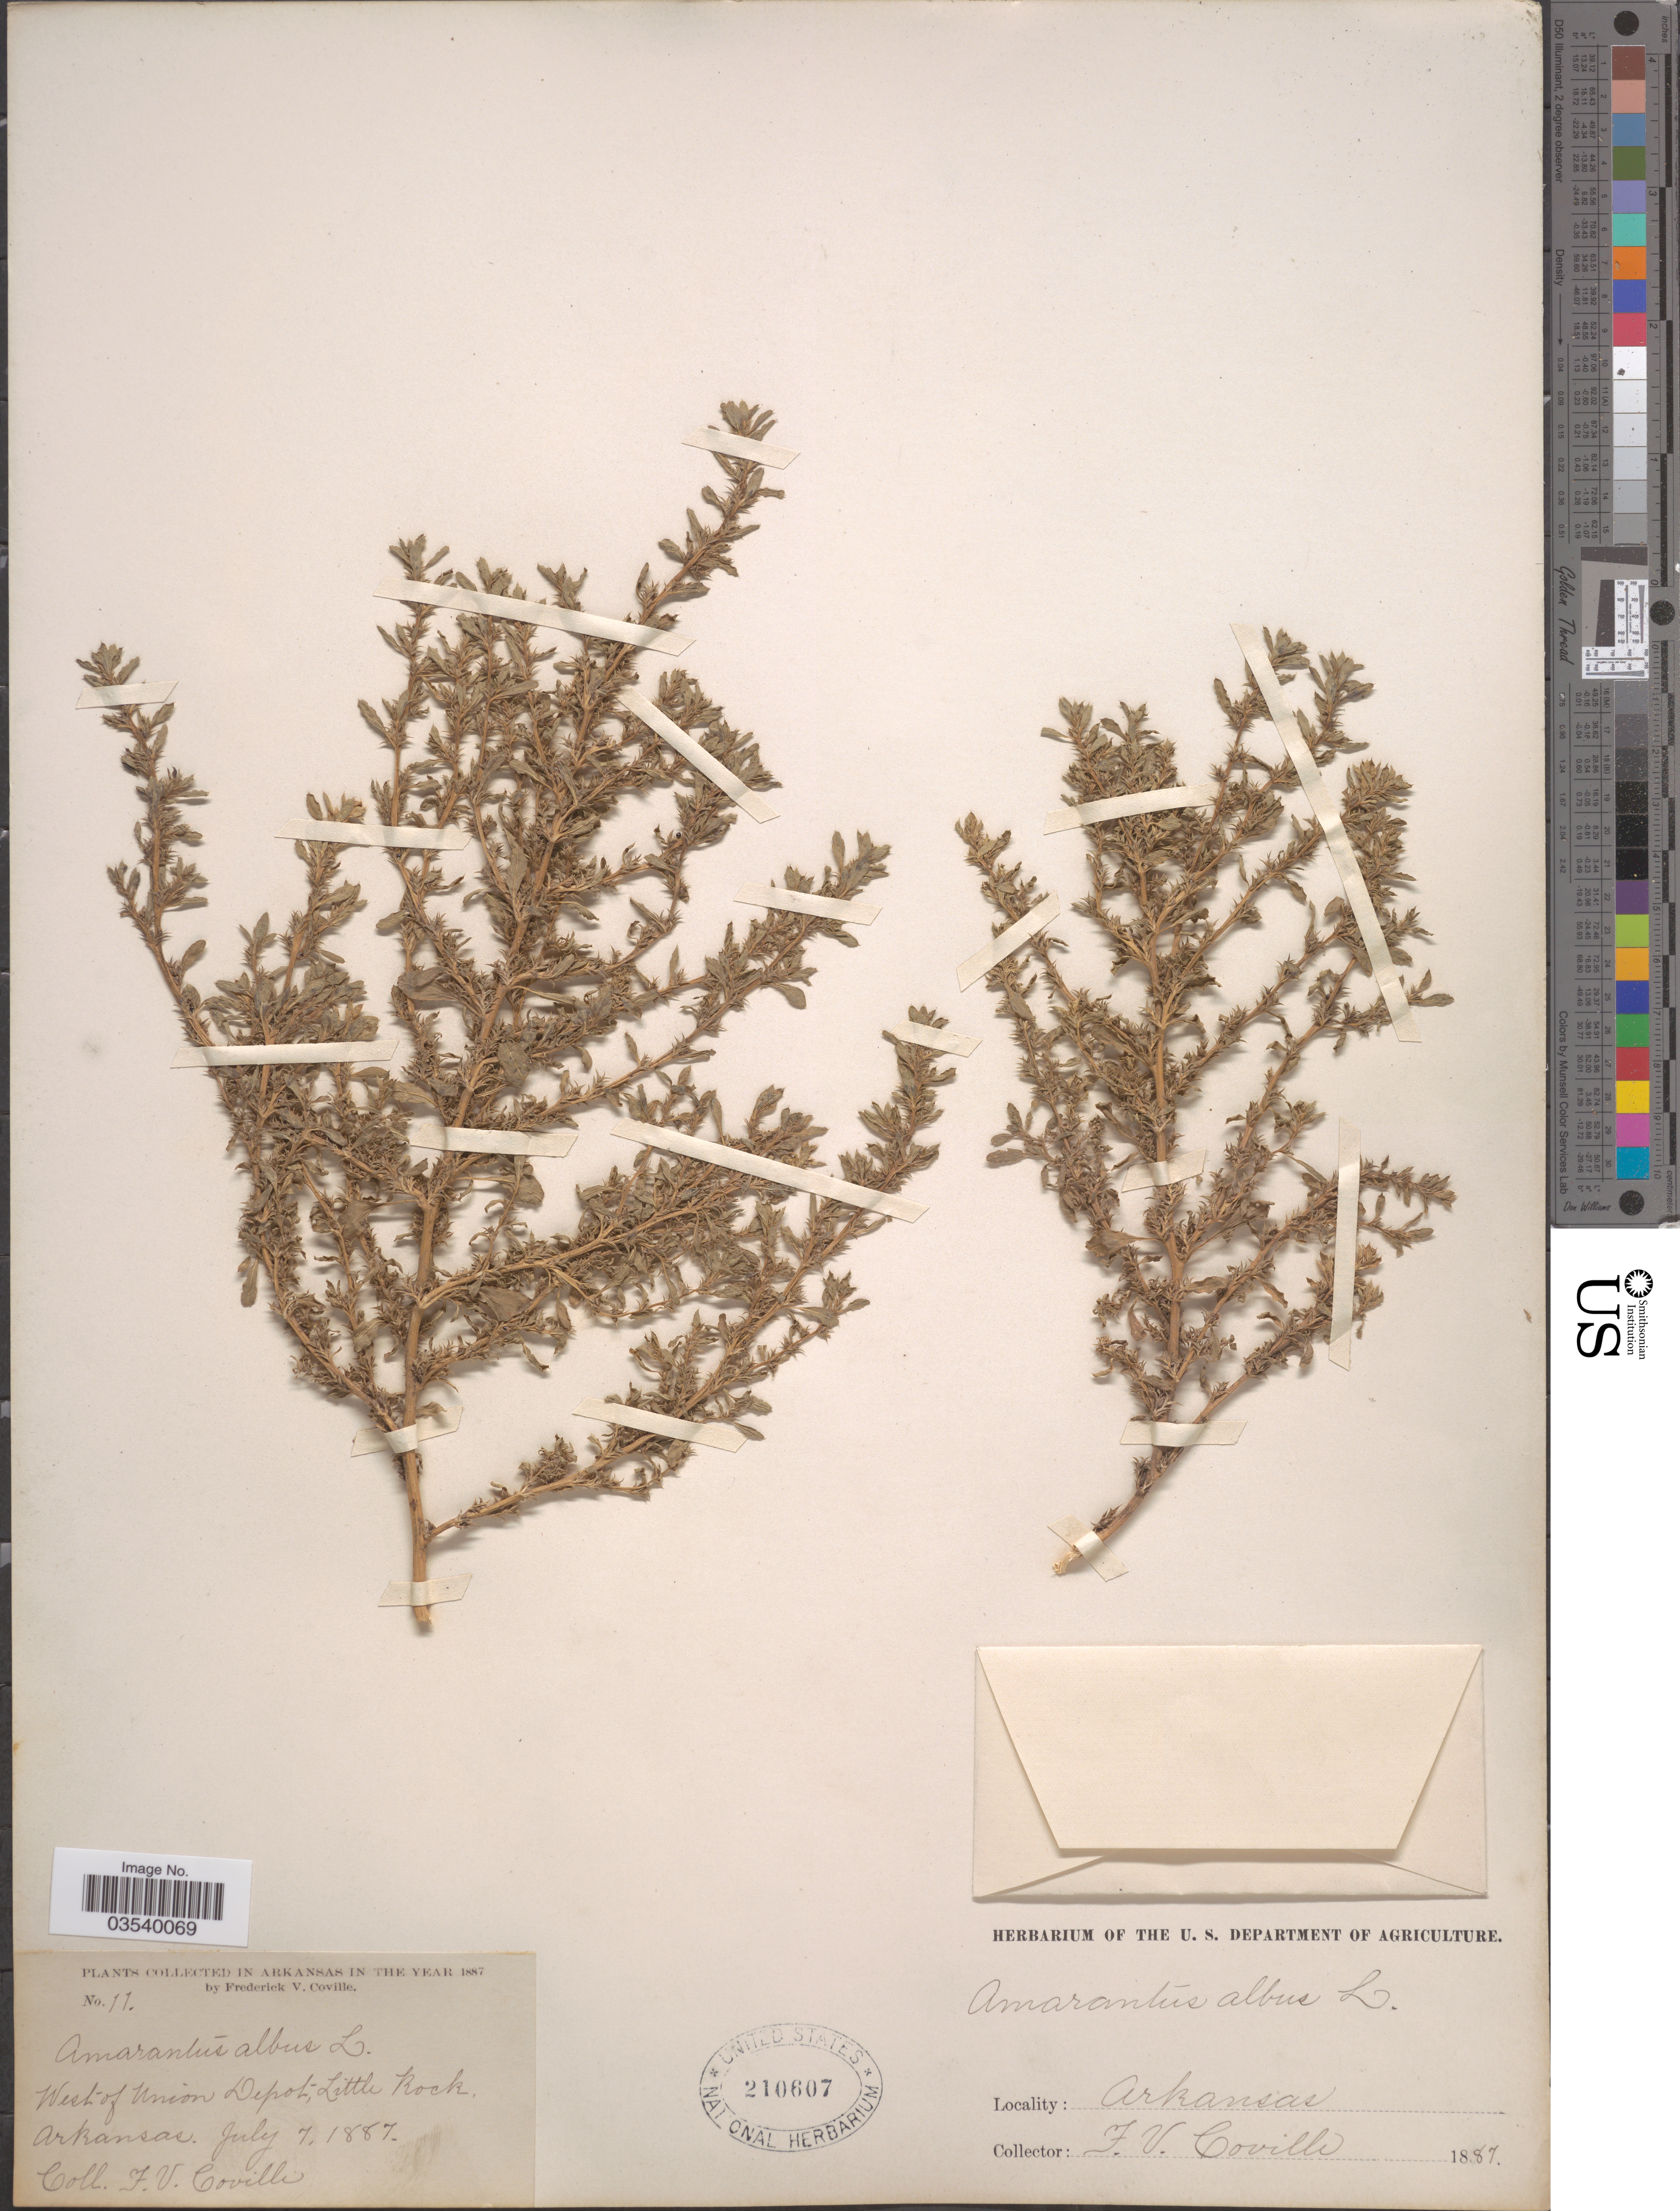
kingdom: Plantae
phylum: Tracheophyta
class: Magnoliopsida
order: Caryophyllales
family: Amaranthaceae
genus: Amaranthus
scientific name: Amaranthus albus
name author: L.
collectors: F. V. Coville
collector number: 11*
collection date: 1887-07-07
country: United States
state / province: Arkansas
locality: West of Union Depot, Little Rock.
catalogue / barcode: US 210607